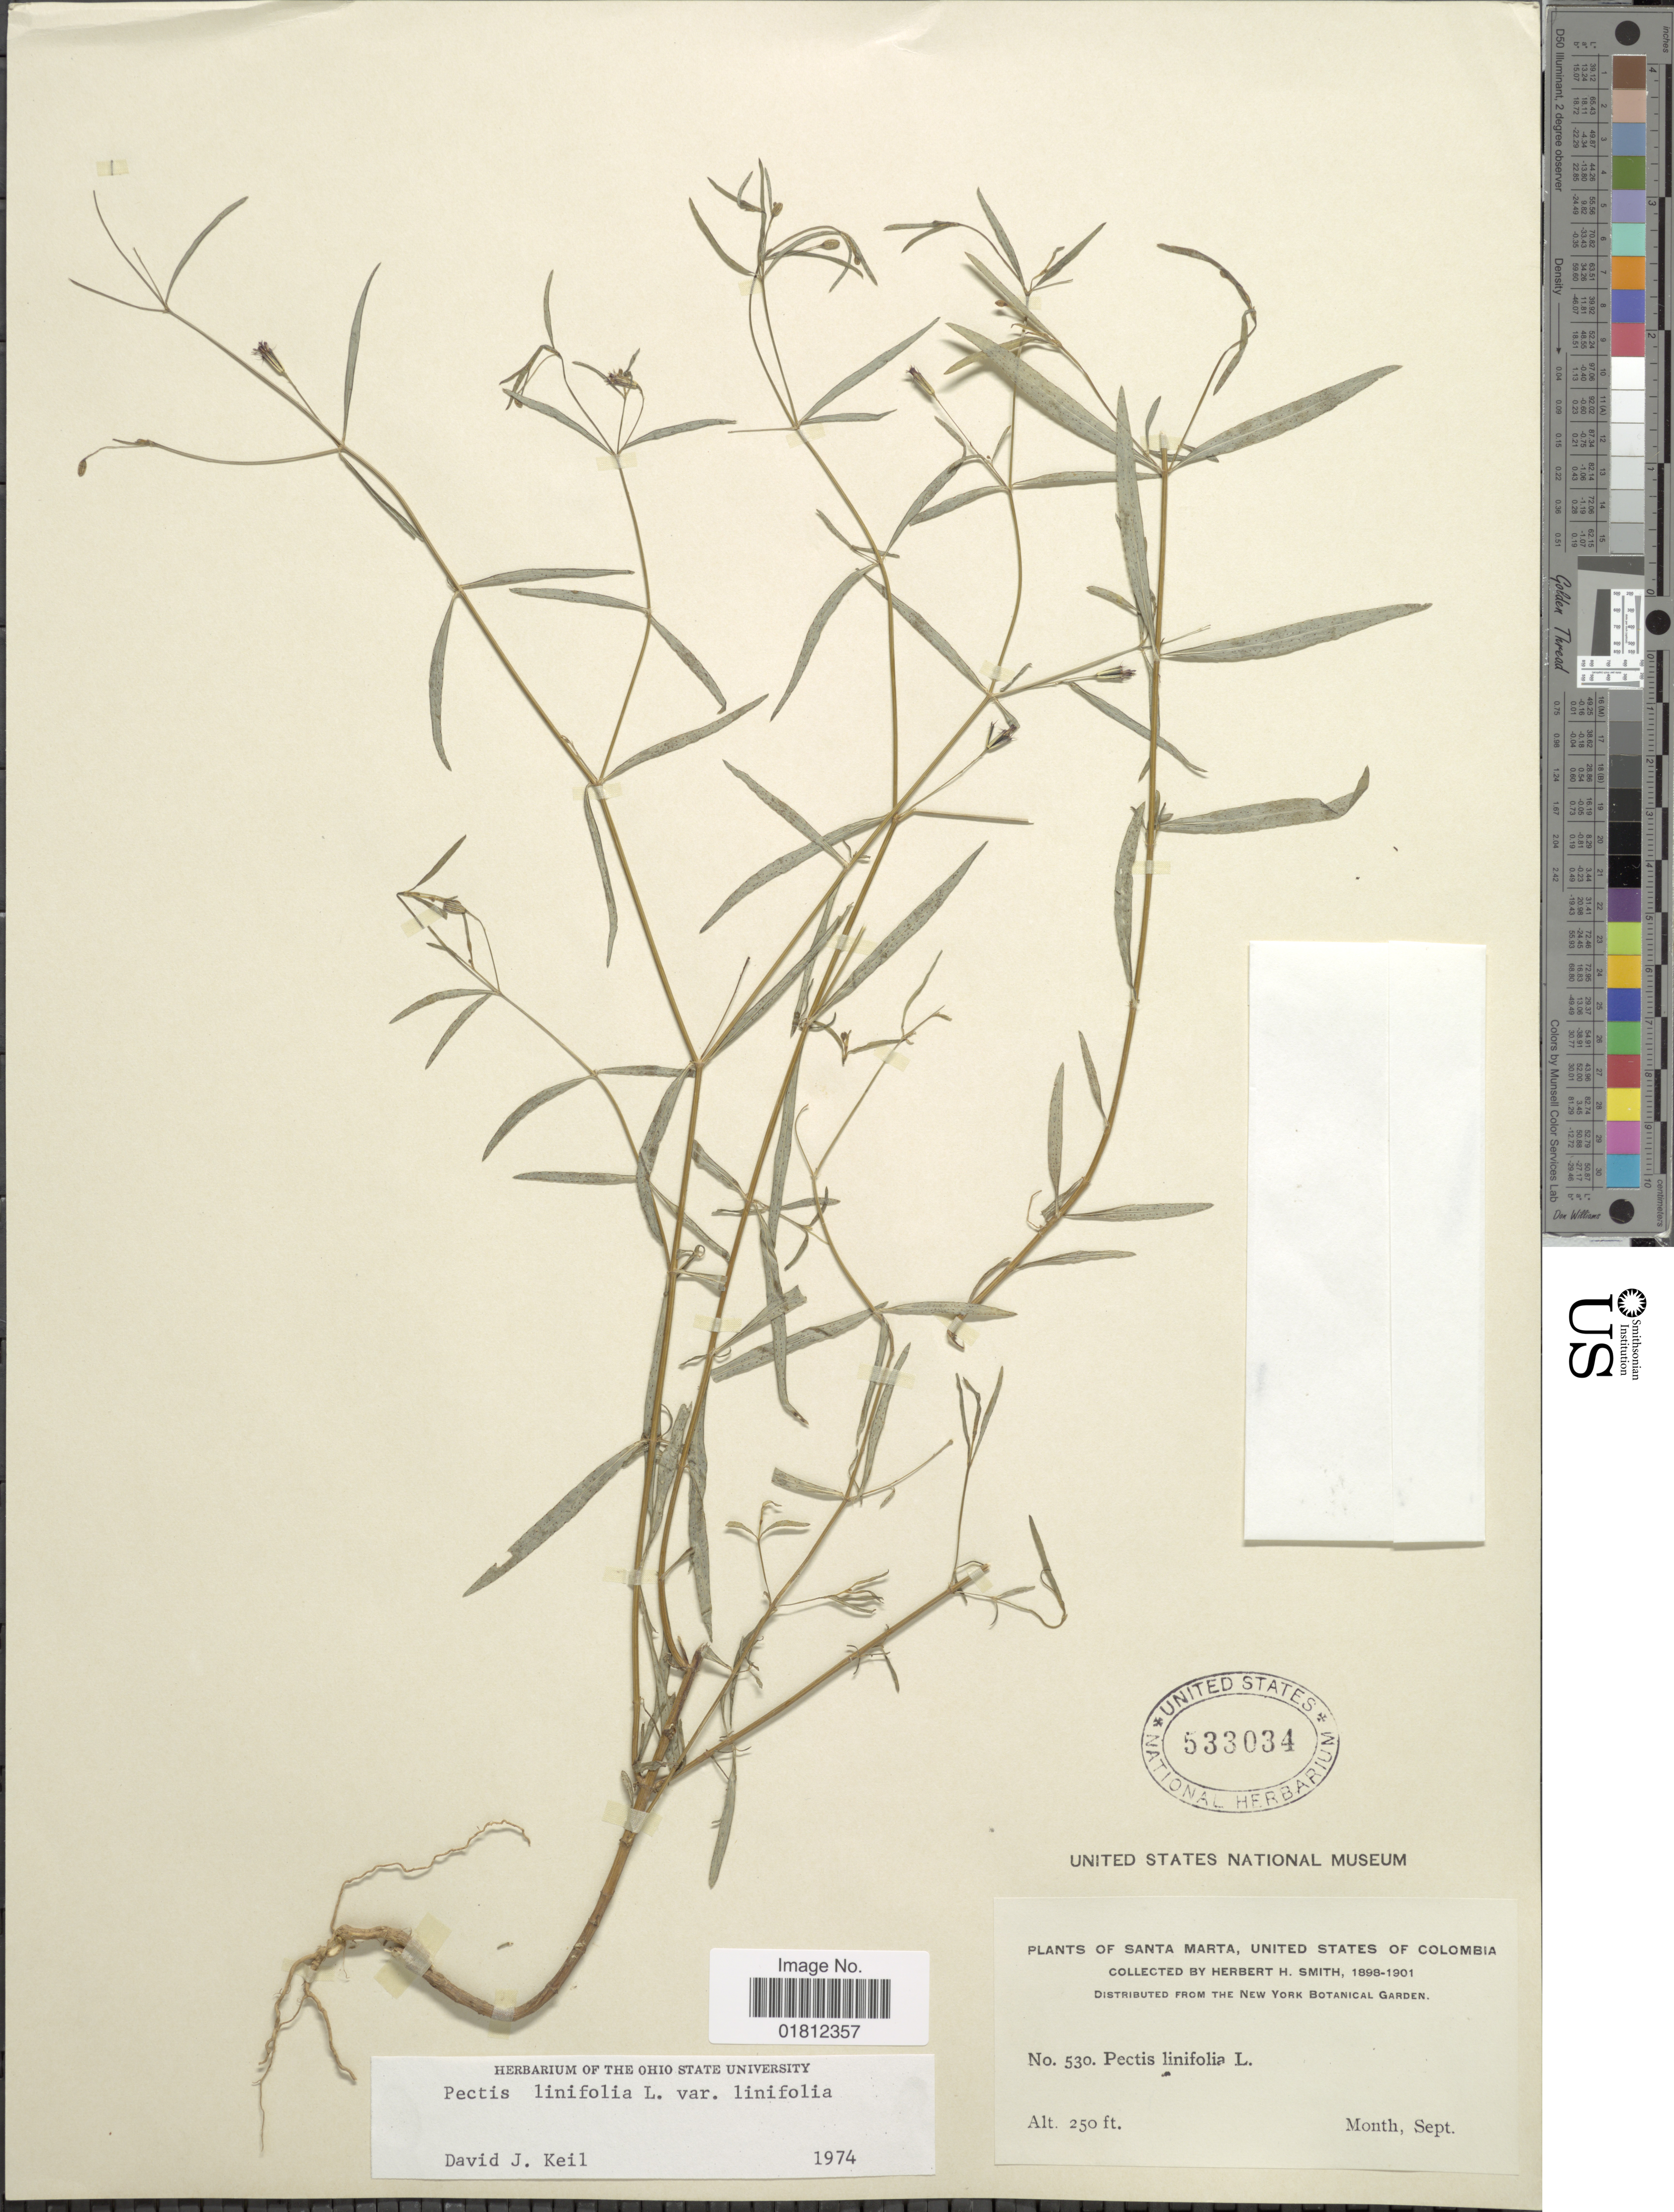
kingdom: Plantae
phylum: Tracheophyta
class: Magnoliopsida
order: Asterales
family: Asteraceae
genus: Pectis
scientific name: Pectis linifolia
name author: L.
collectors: Herbert H. Smith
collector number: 530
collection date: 1898-09/1901-09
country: Colombia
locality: Santa Marta, United States of Colombia.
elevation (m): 76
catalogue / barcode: US 533034